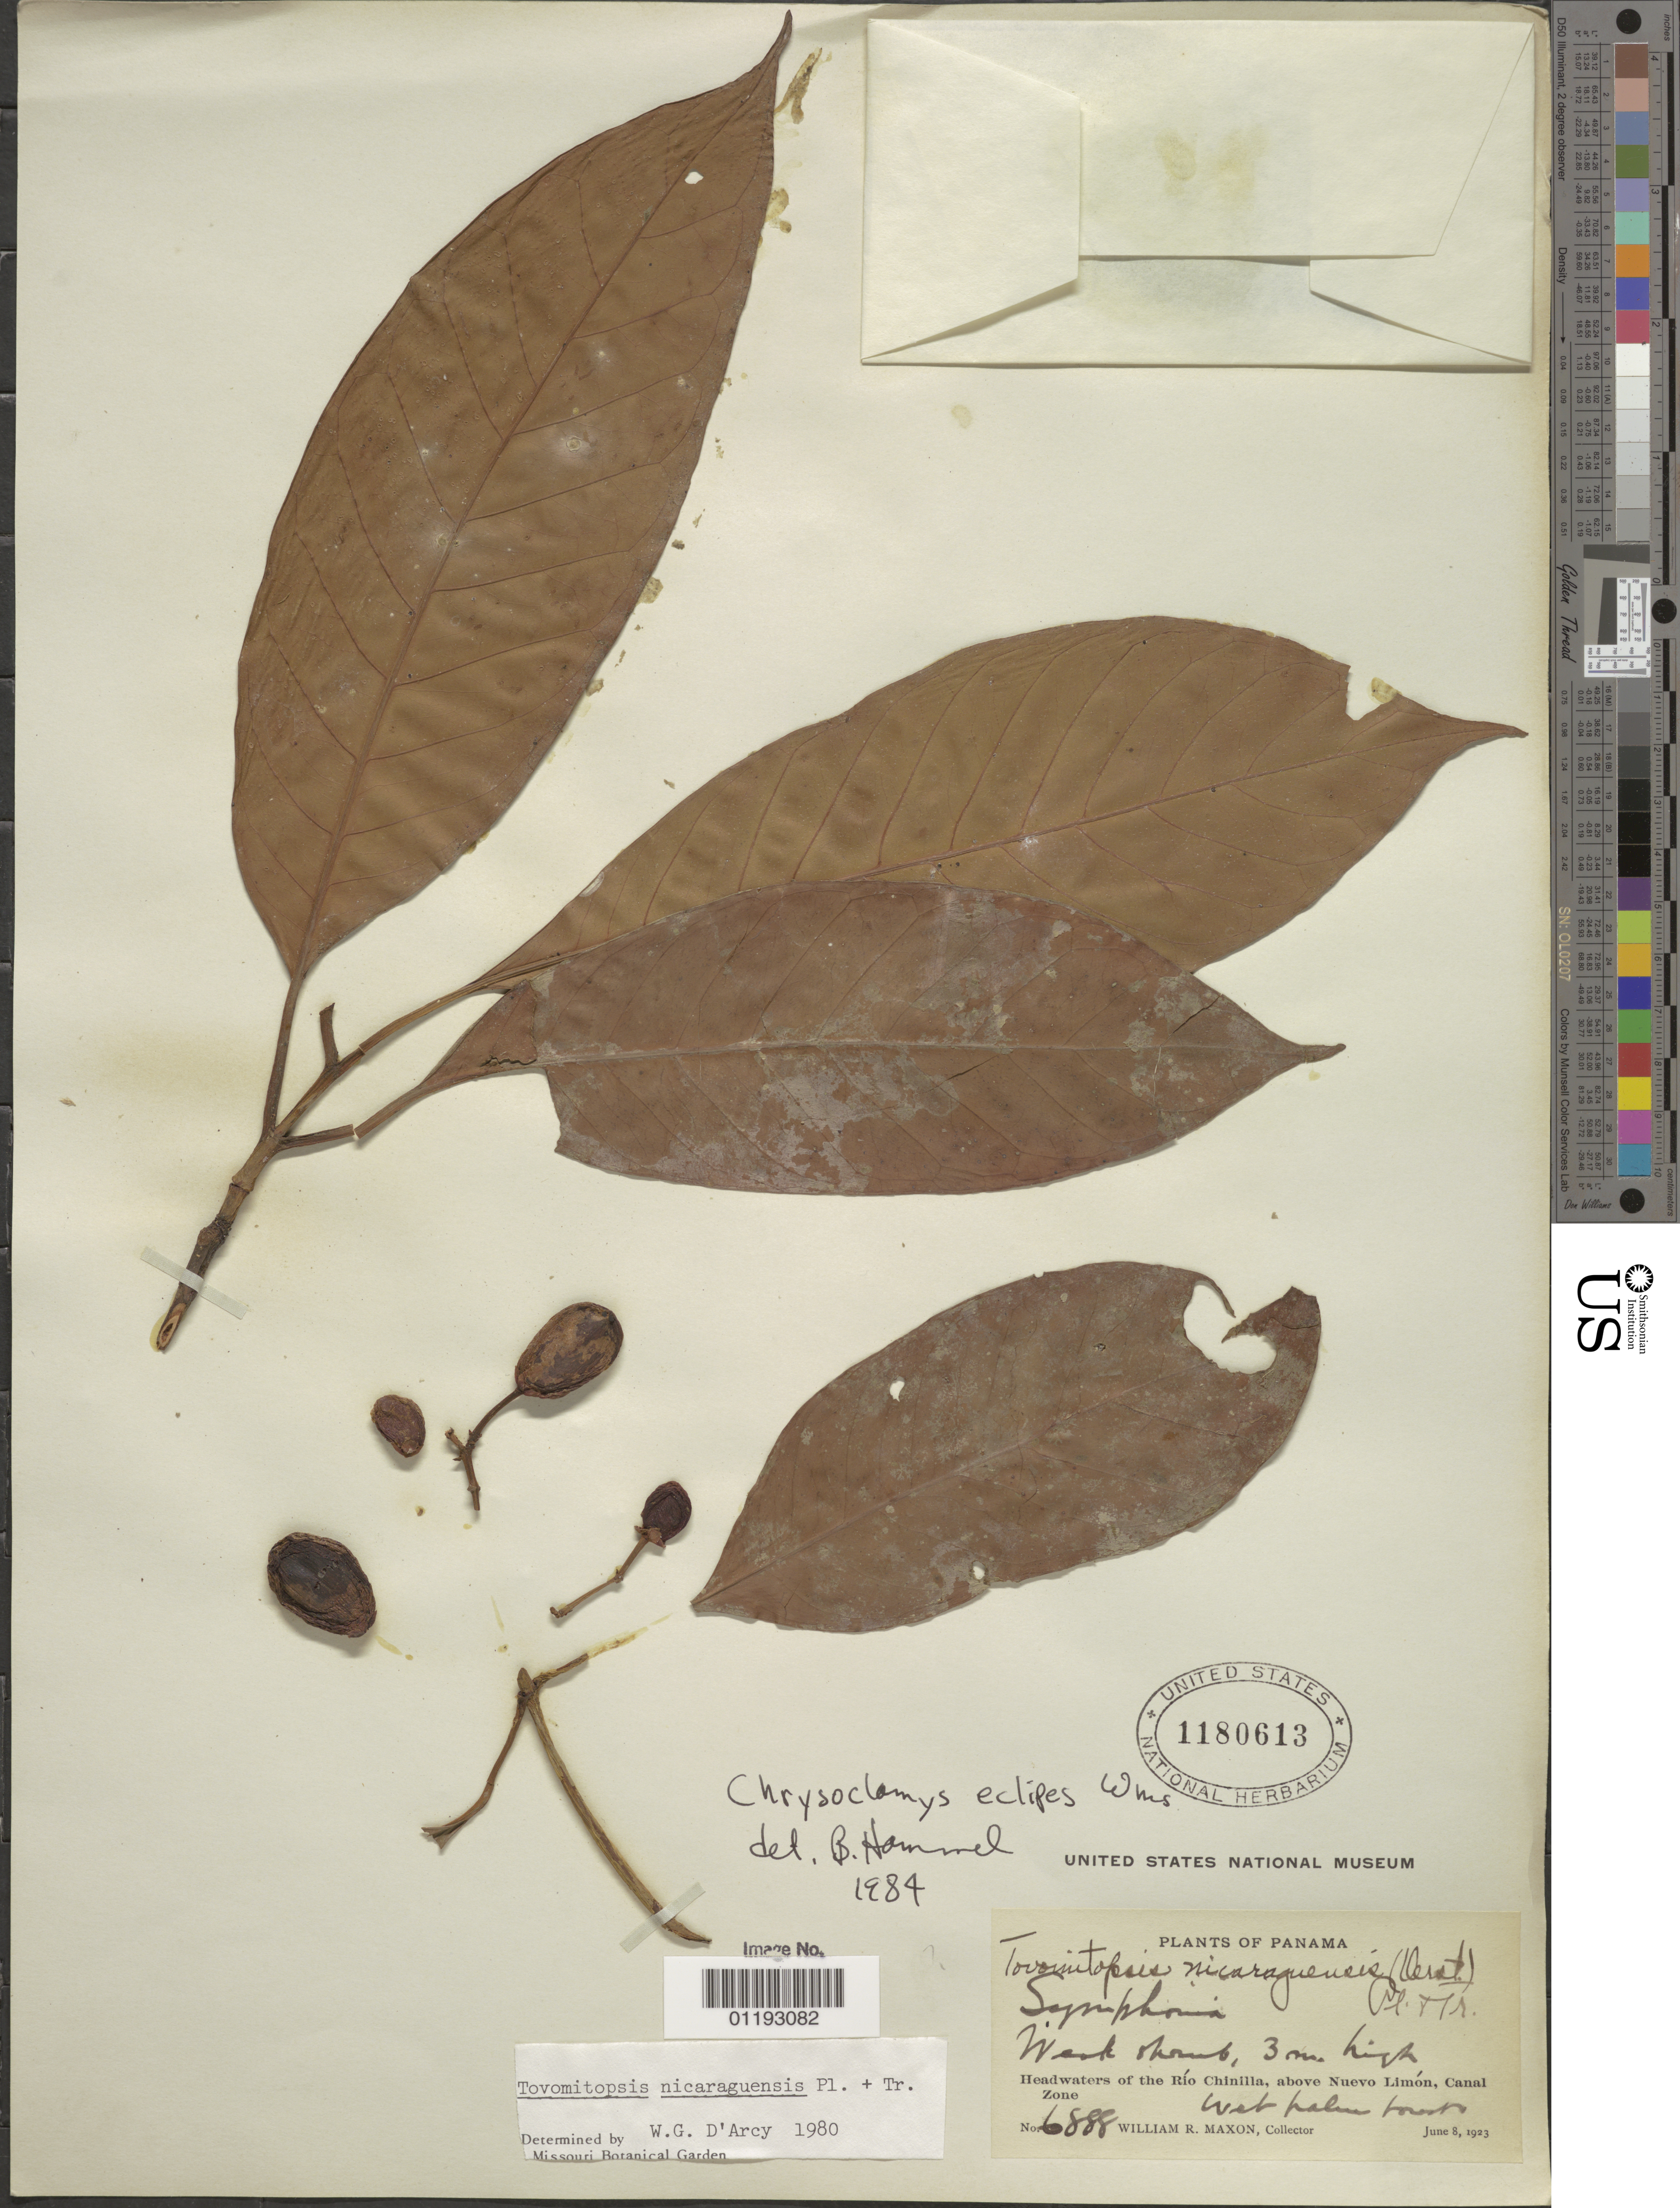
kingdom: Plantae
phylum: Tracheophyta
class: Magnoliopsida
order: Malpighiales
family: Clusiaceae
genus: Chrysochlamys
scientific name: Chrysochlamys eclipes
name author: L.O. Williams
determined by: Hammel, Barry E., (MO), Missouri Botanical Garden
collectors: W. R. Maxon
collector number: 6888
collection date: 1923-06-08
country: Panama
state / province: Colón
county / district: Canal Zone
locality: Headwaters of the Rio Chinilla, above Nuevo Limon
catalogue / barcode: US 1180613